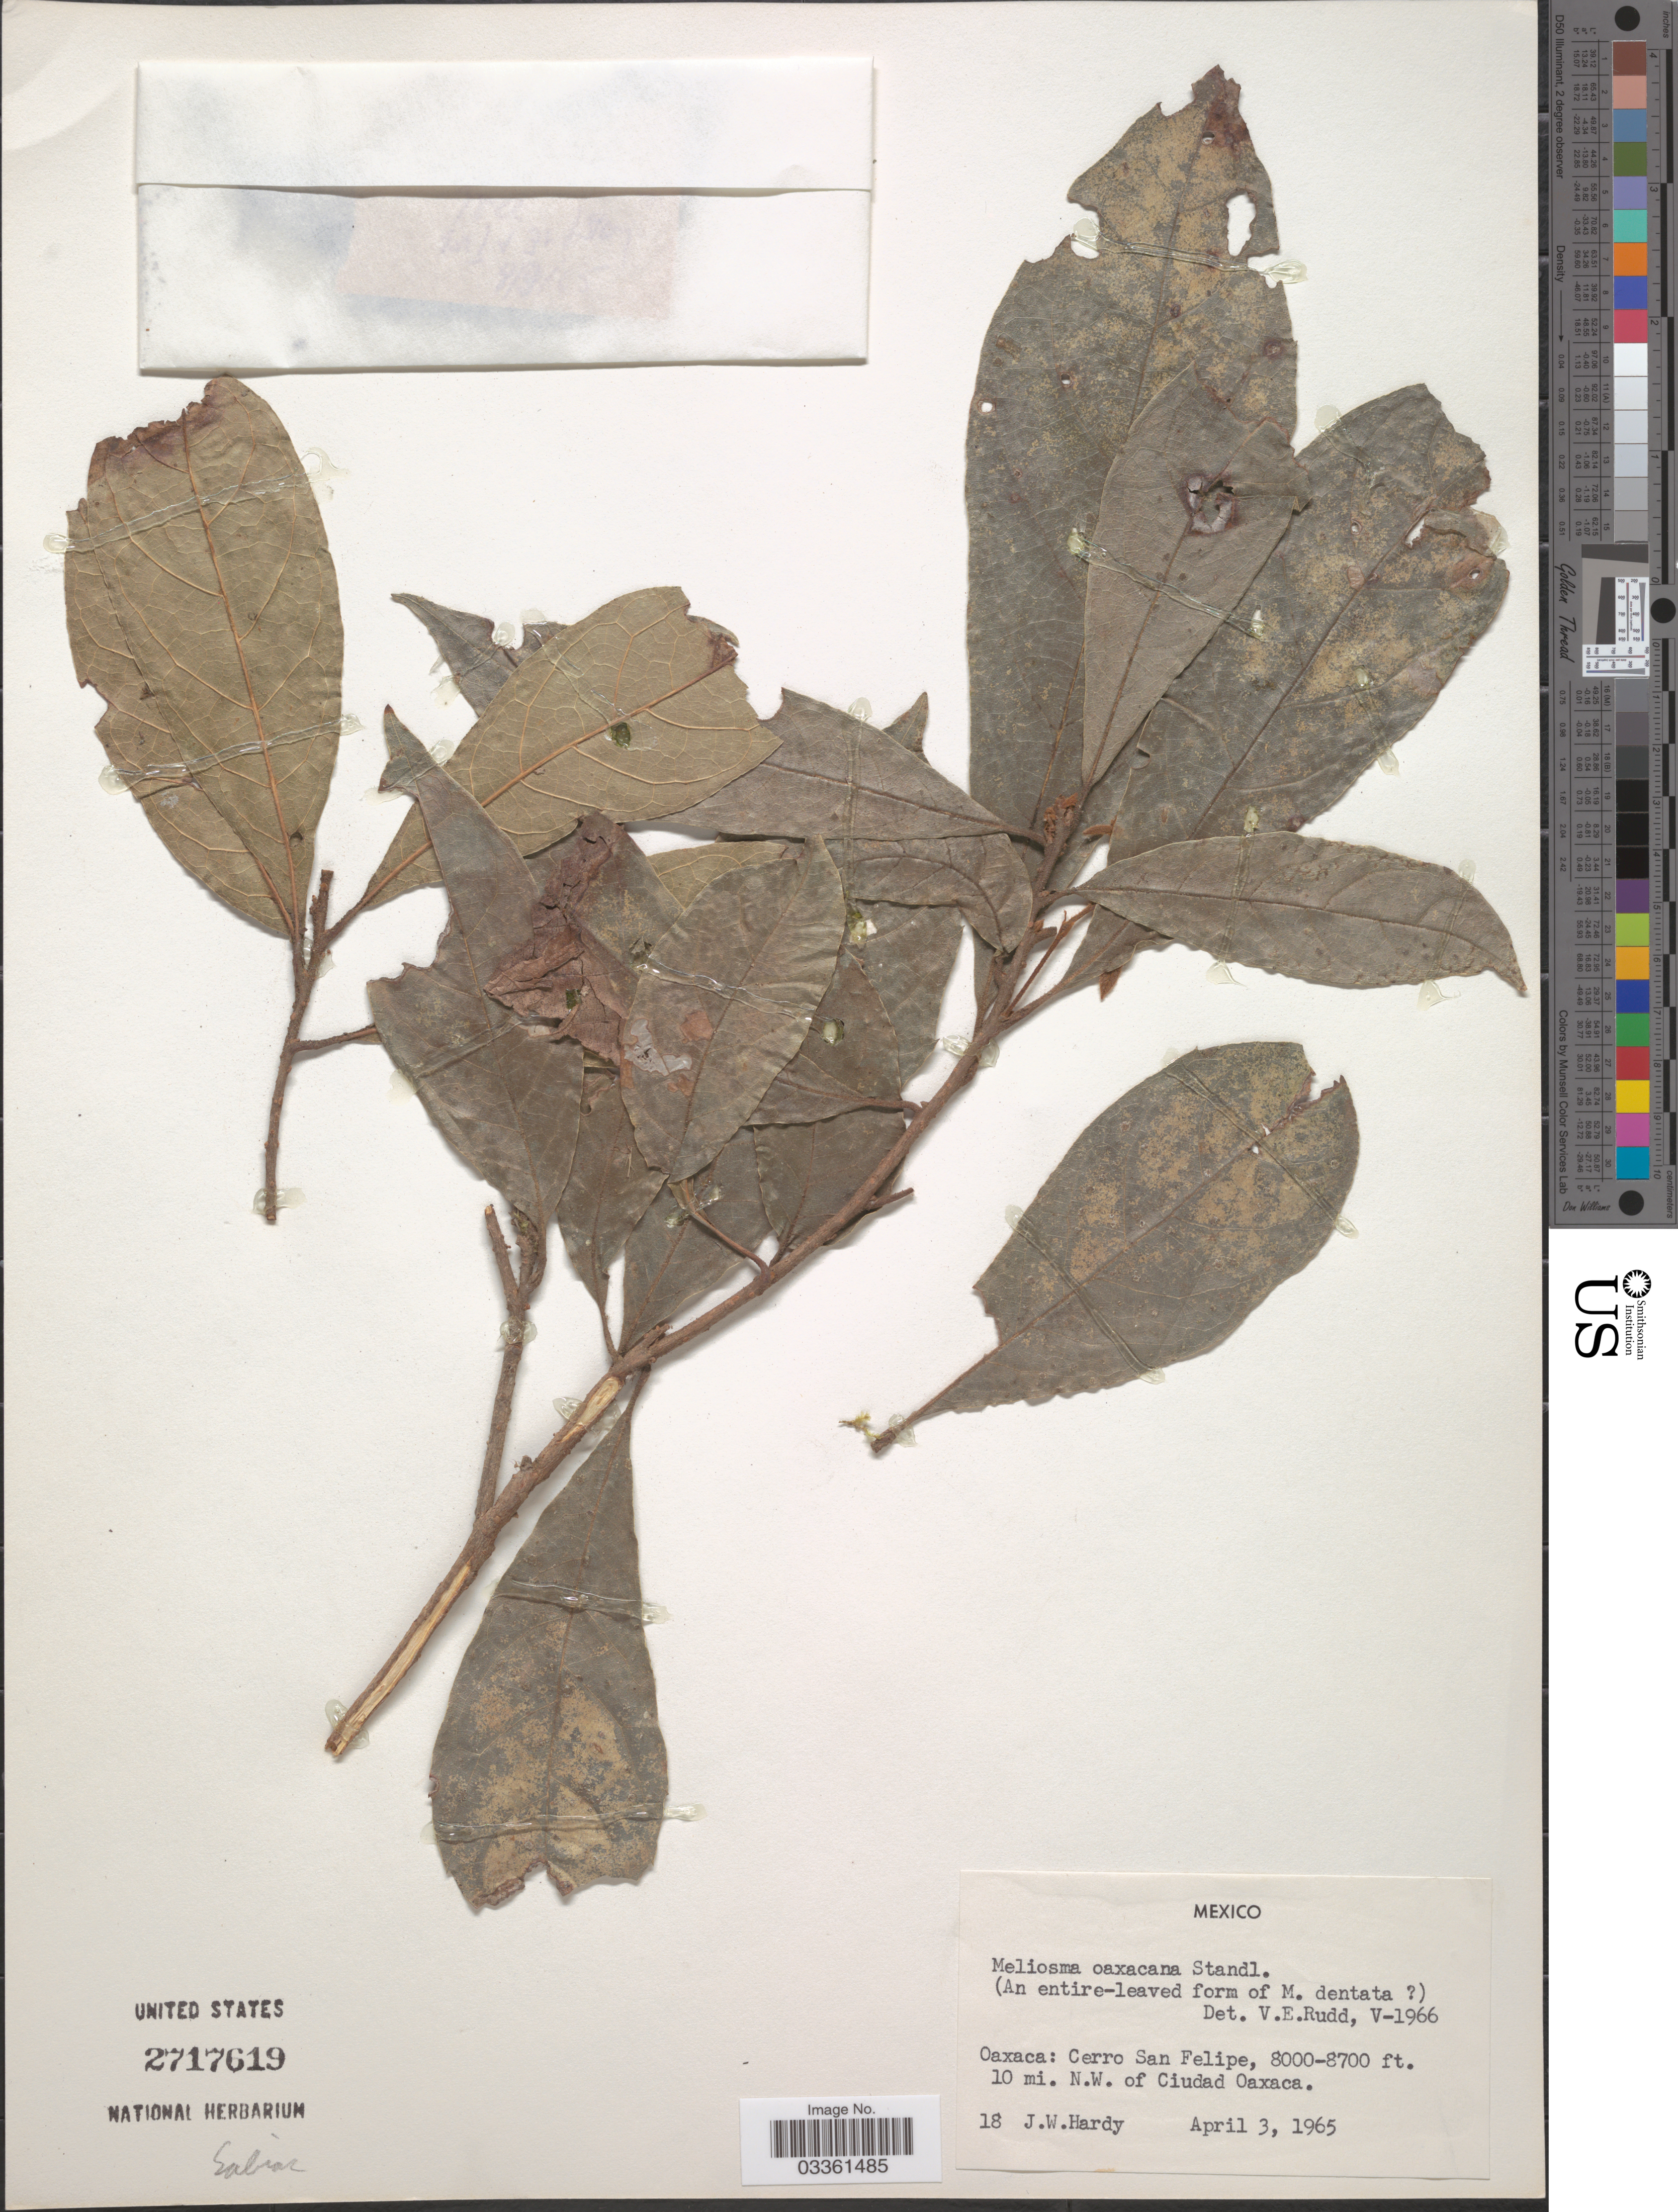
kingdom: Plantae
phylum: Tracheophyta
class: Magnoliopsida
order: Proteales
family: Sabiaceae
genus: Meliosma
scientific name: Meliosma oaxacana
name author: Standl.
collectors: J. Hardy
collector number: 18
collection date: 1965-04-03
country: Mexico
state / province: Oaxaca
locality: Cerro San Felipe, 10 mi. N.W. of Ciudad Oaxaca.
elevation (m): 2438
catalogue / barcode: US 2717619